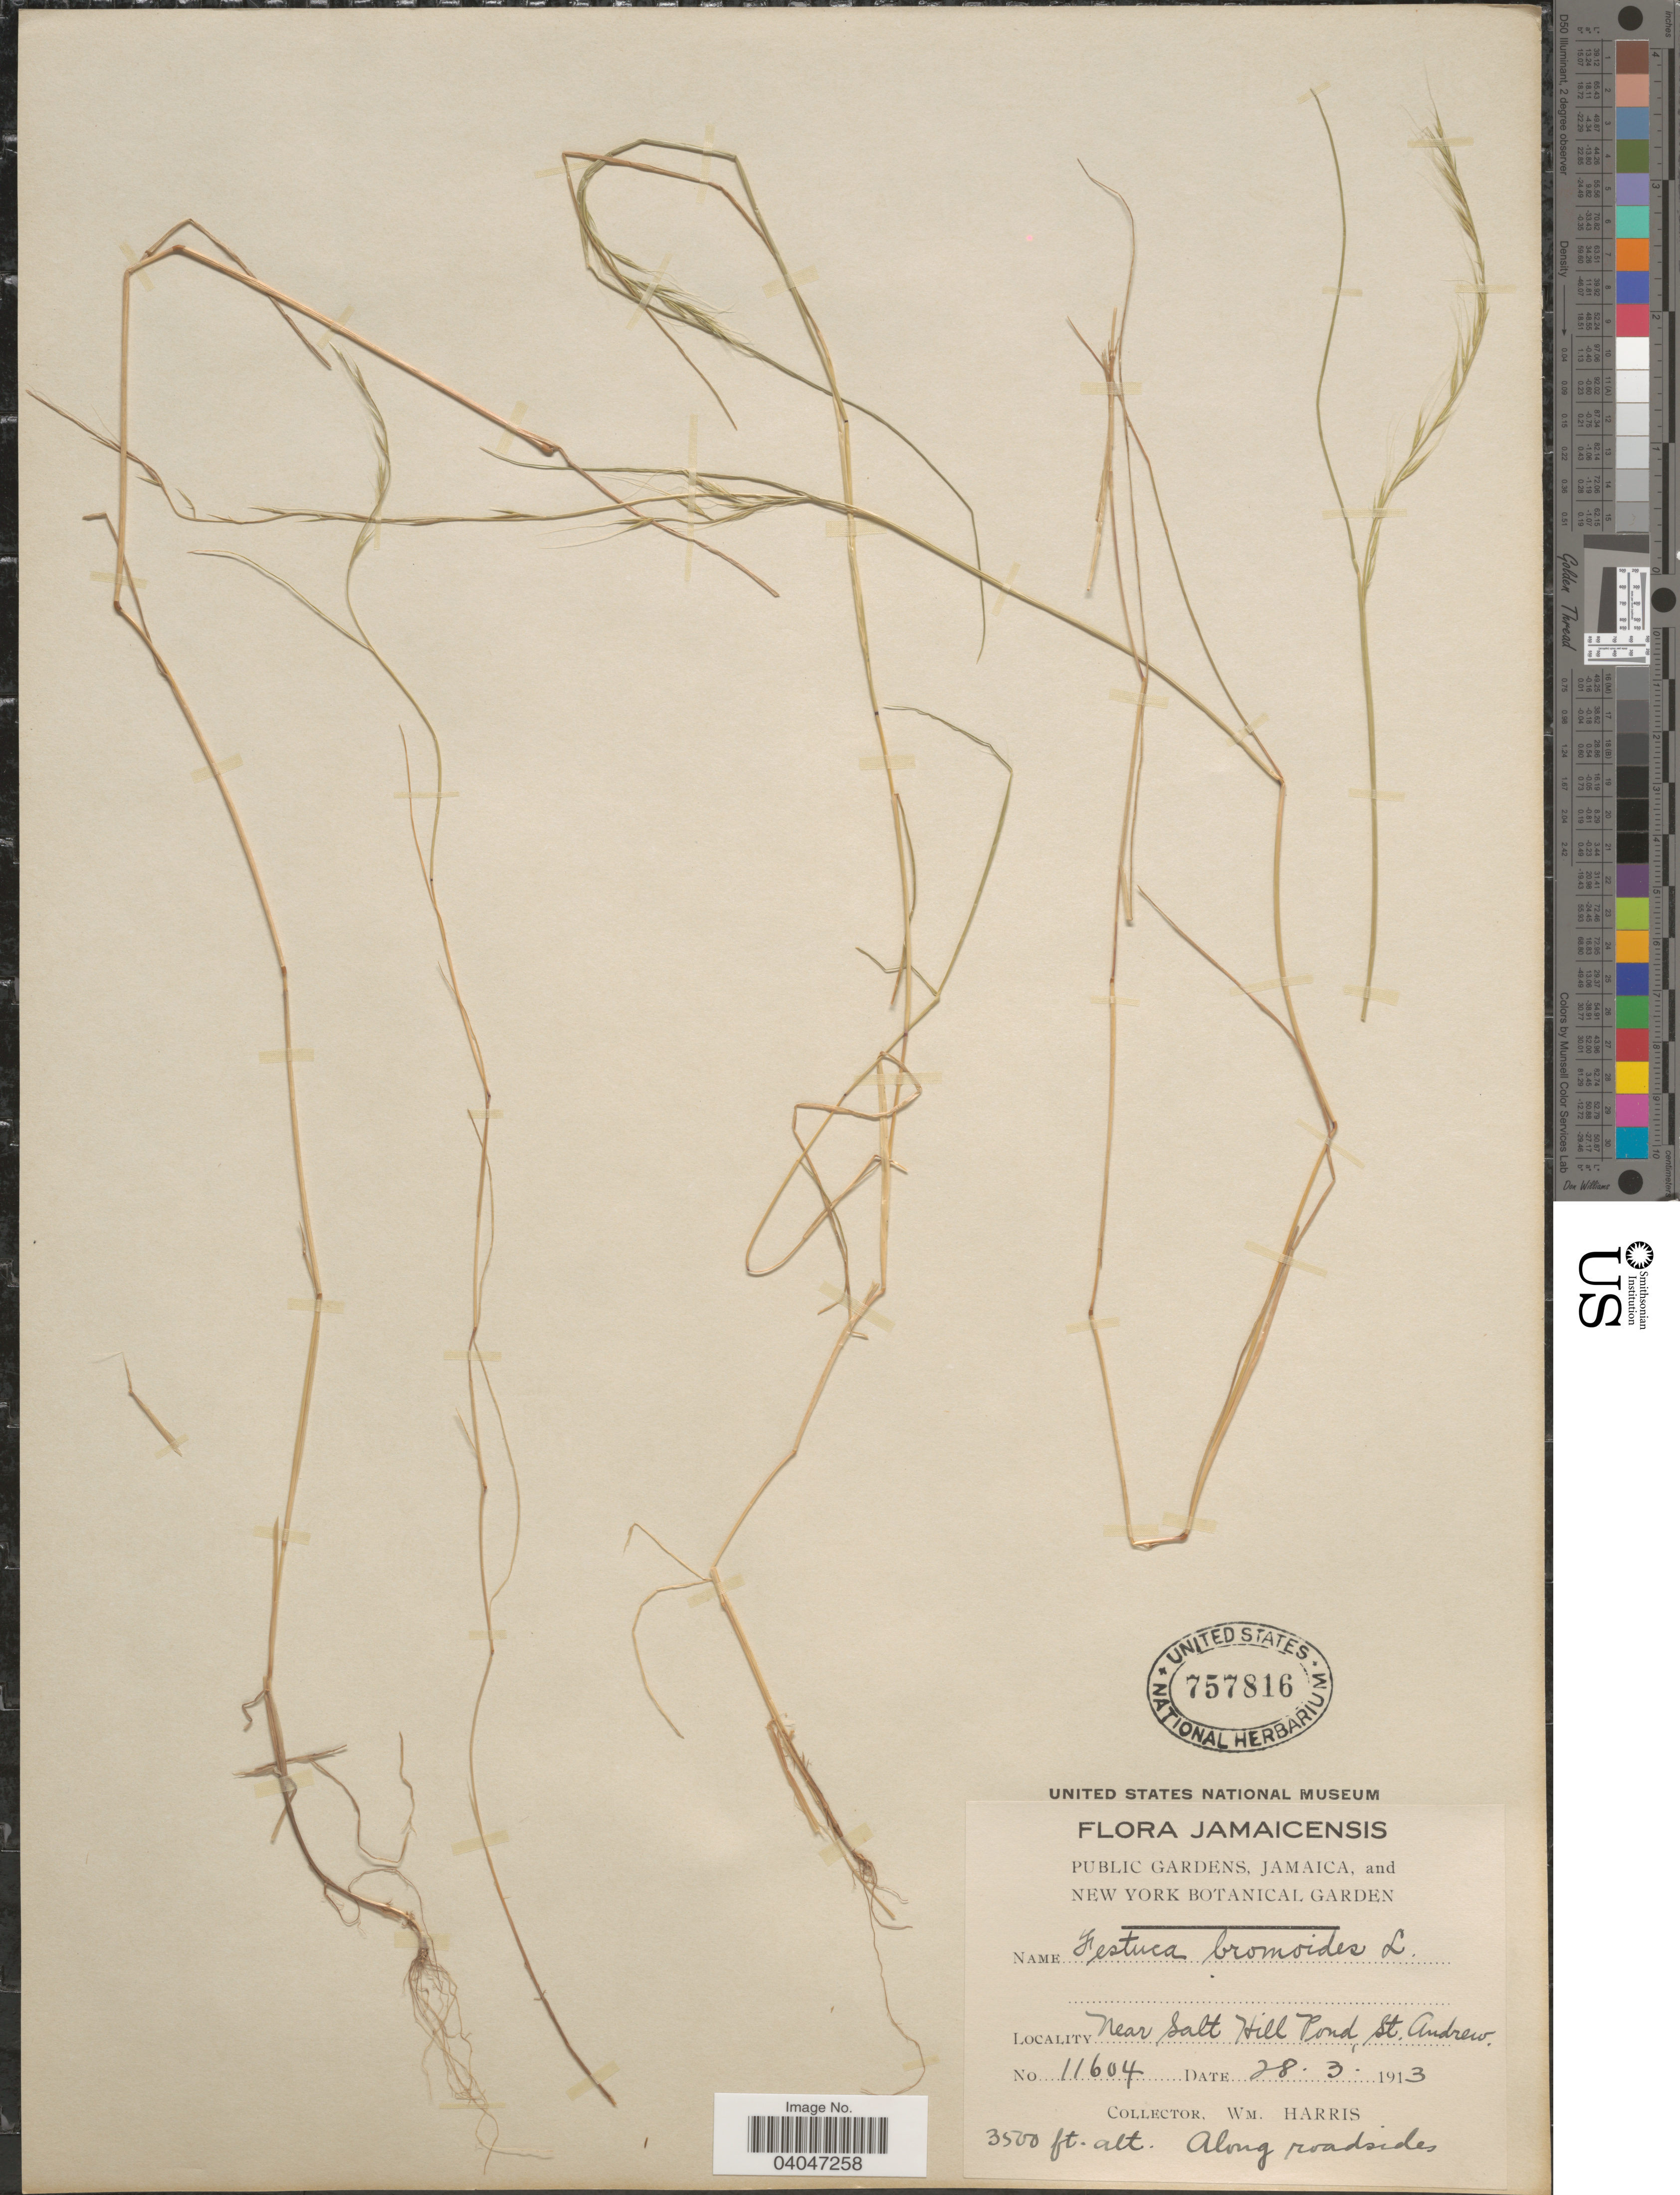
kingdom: Plantae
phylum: Tracheophyta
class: Liliopsida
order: Poales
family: Poaceae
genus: Festuca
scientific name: Festuca myuros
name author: L.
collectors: W. H. Harris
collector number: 11604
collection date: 1913-03-28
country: Jamaica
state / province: Saint Andrew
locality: Near Salt Hill Pond.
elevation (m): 1067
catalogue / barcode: US 757816